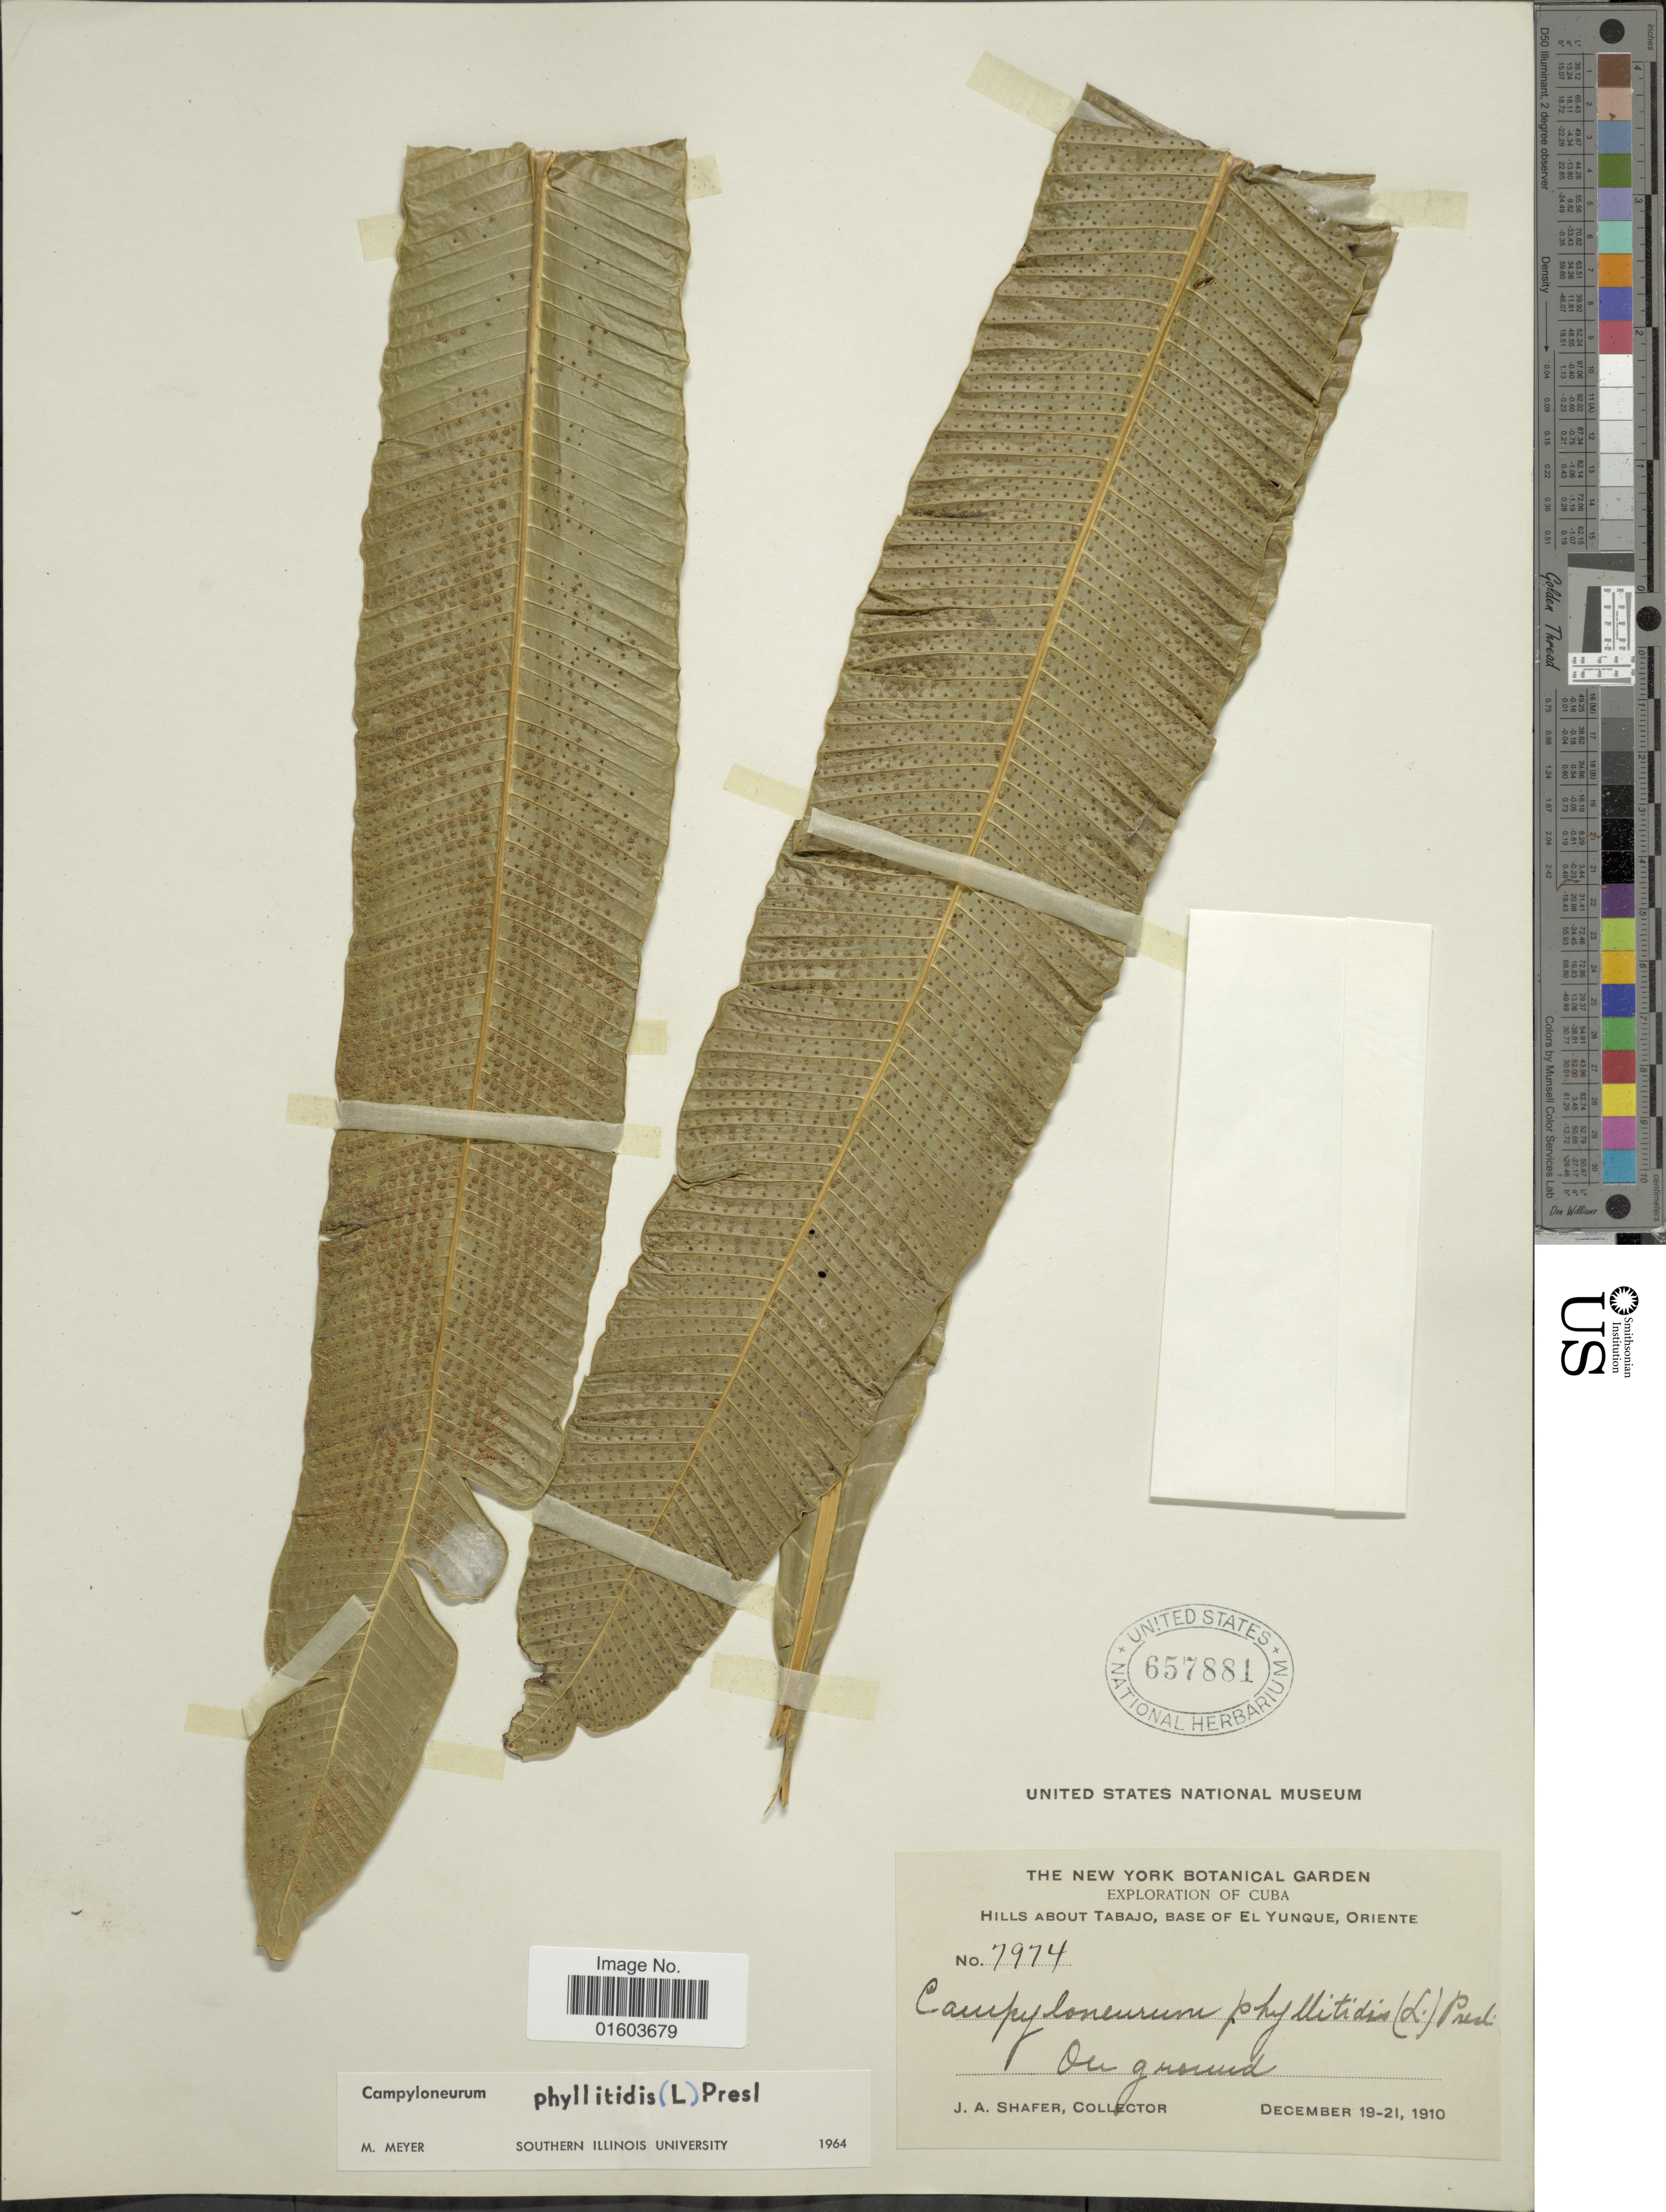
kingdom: Plantae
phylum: Tracheophyta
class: Polypodiopsida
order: Polypodiales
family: Polypodiaceae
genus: Campyloneurum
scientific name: Campyloneurum phyllitidis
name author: (L.) C. Presl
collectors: J. A. Shafer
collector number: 7974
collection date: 1910-12-19/1910-12-21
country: Cuba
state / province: Oriente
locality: Hills about Tabajo, Base of El Yunque, Oriente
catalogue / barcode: US 657881